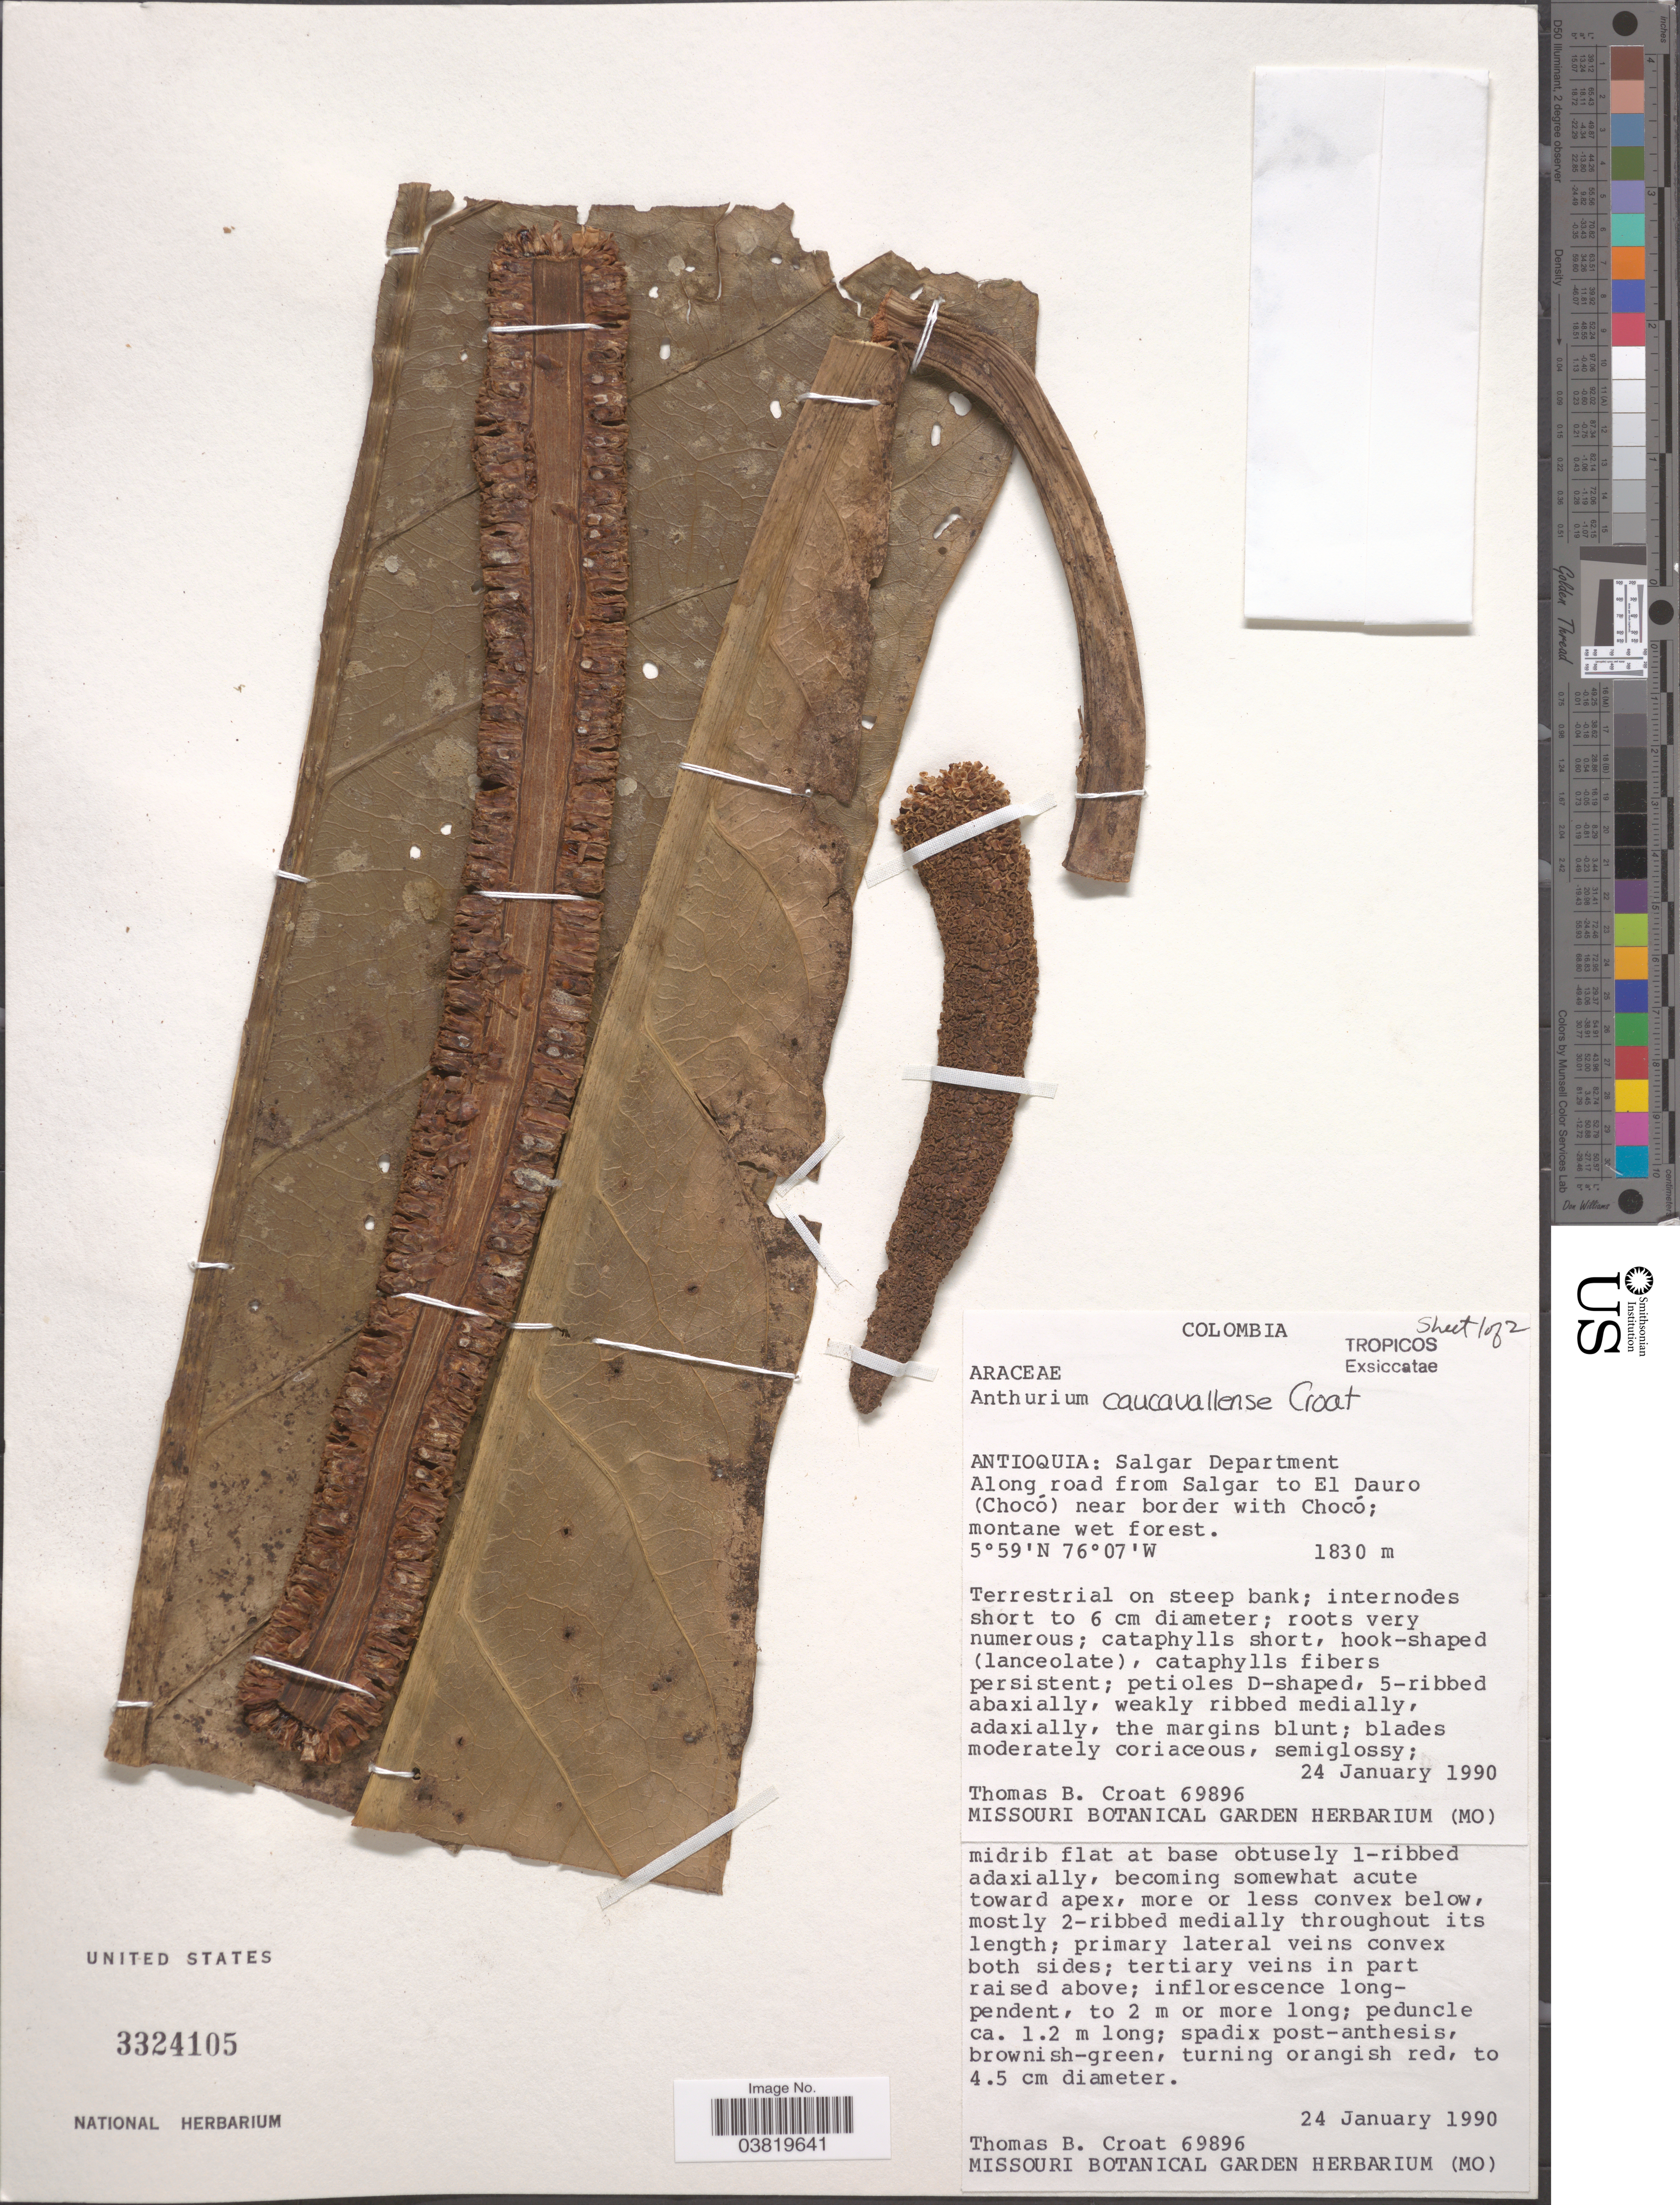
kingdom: Plantae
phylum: Tracheophyta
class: Liliopsida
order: Alismatales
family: Araceae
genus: Anthurium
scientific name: Anthurium caucavallense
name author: Croat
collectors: T. B. Croat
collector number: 69896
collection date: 1990-01-24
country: Colombia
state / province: Antioquia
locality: Salgar Department. Along road from Salgar to El Dauro (Chocó) near border with Chocó; montane wet forest.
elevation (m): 1830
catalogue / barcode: US 3324105